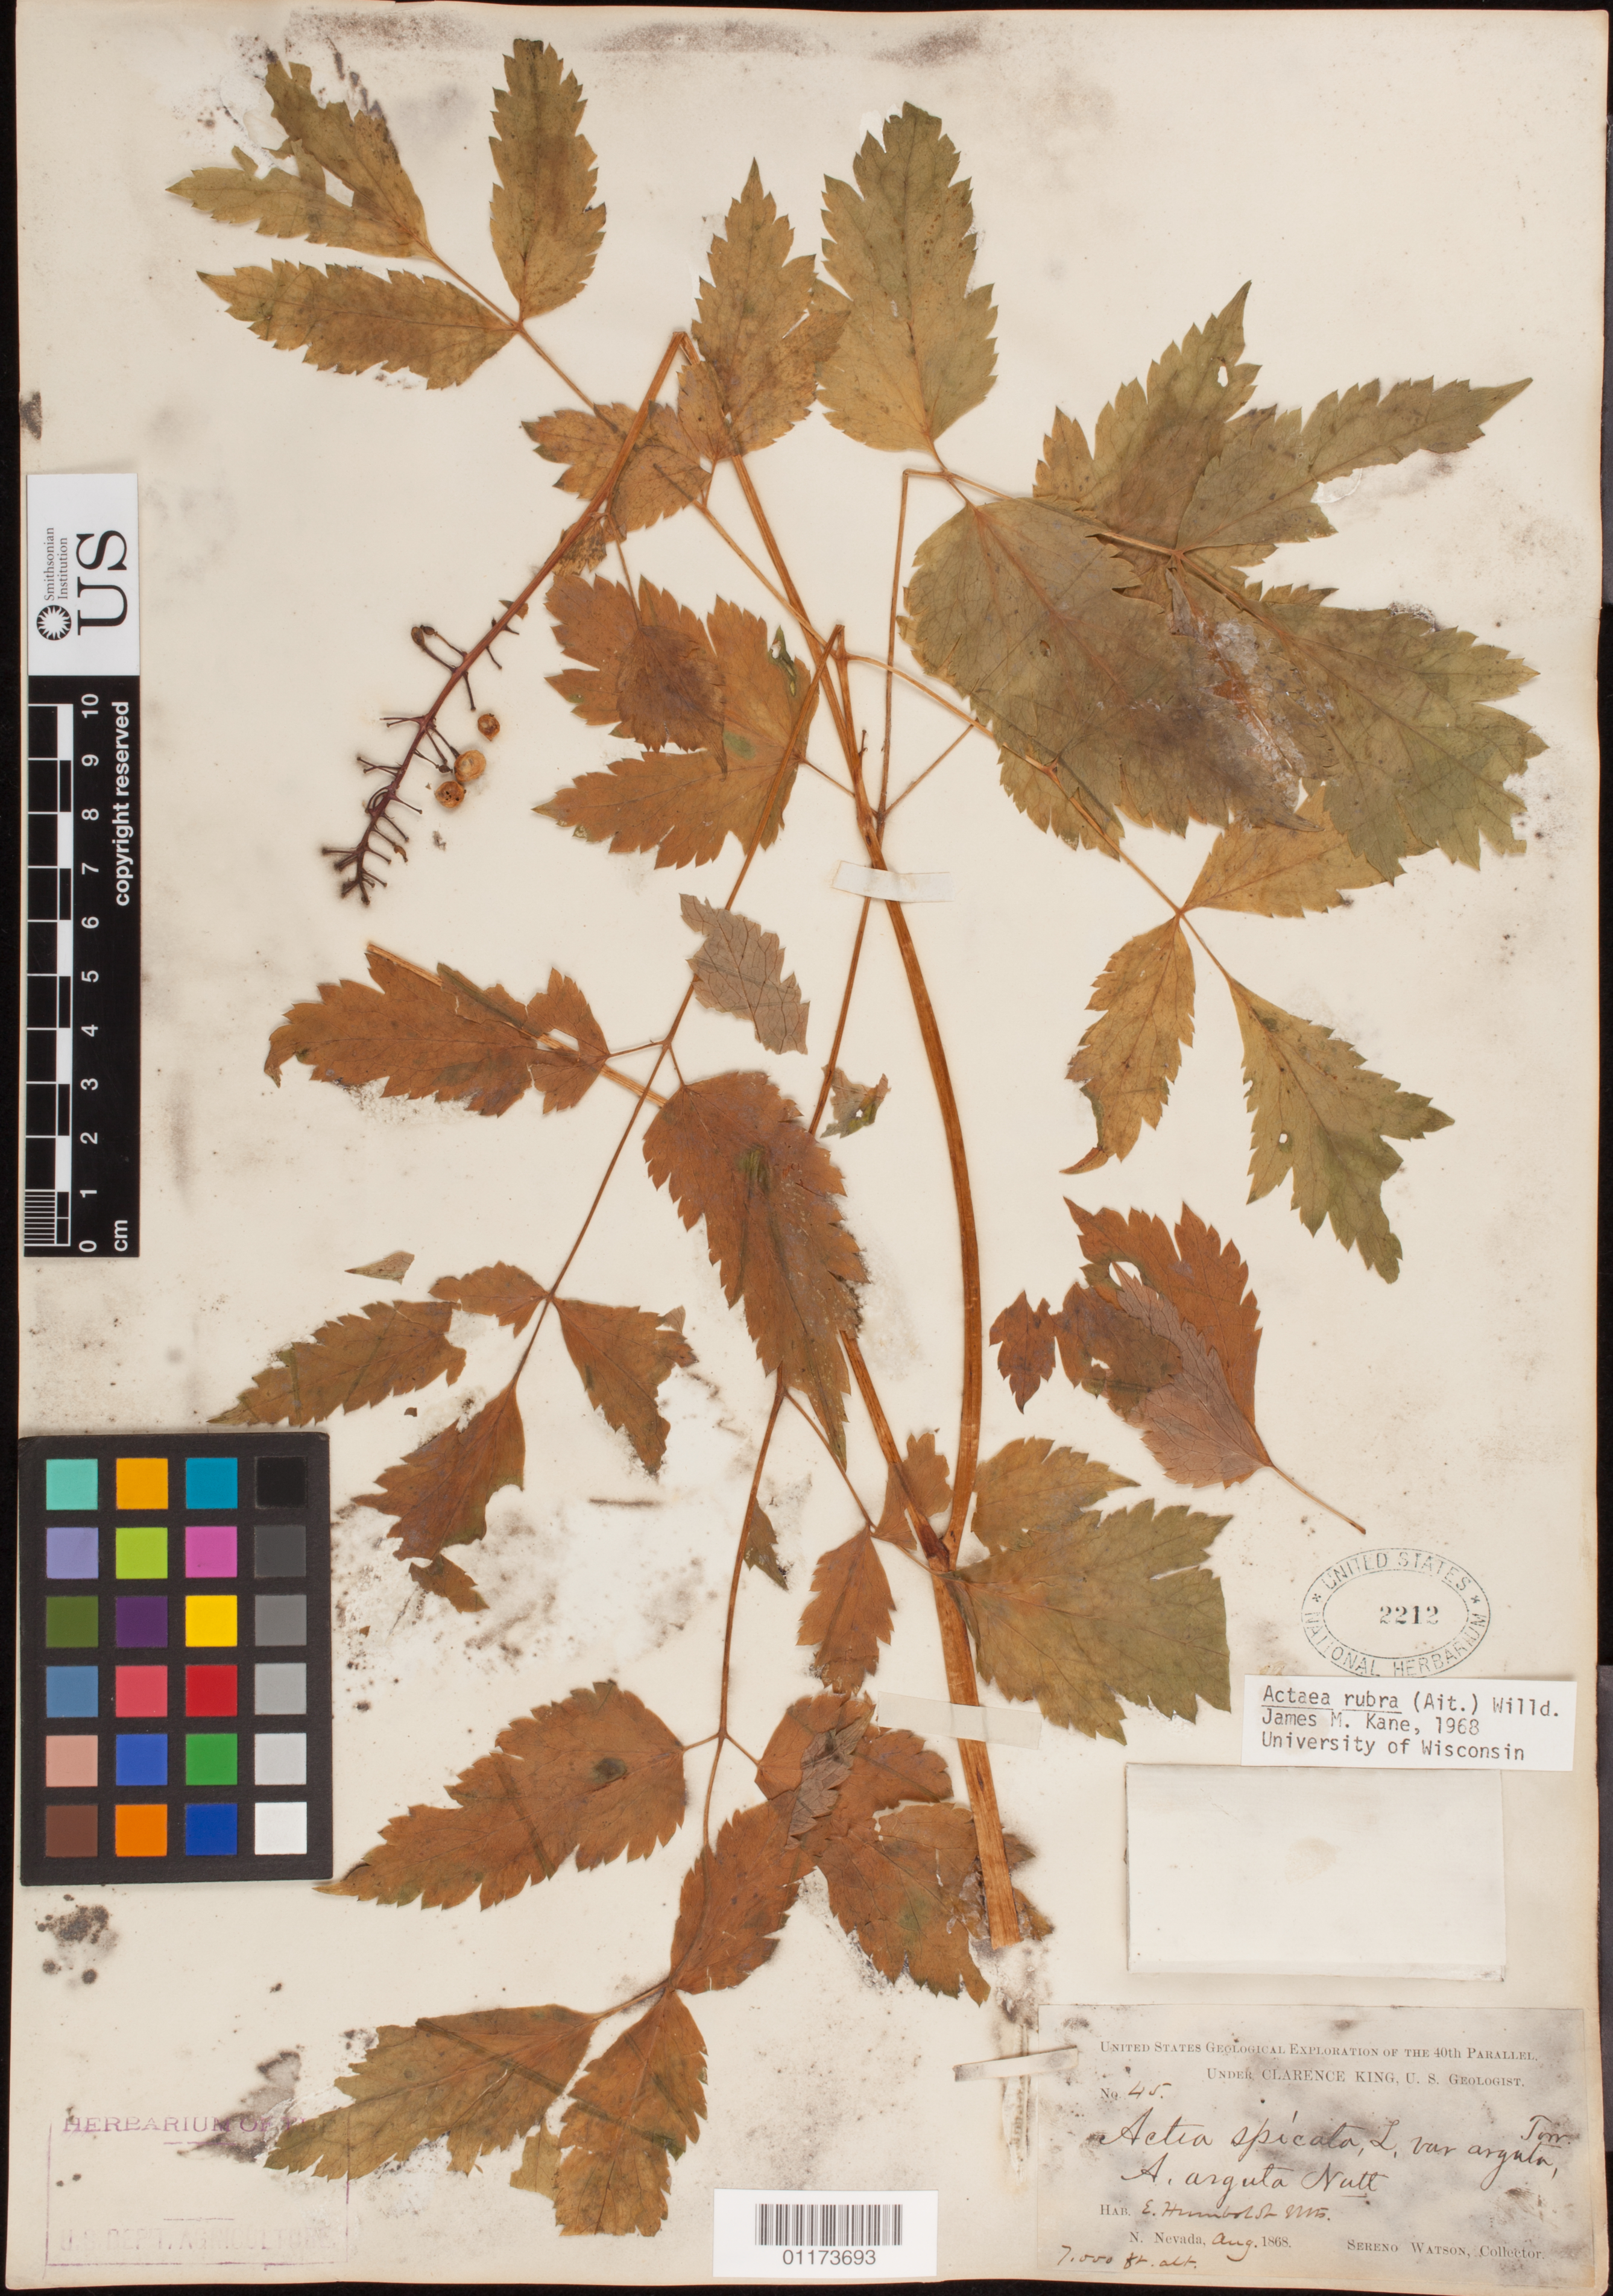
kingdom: Plantae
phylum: Tracheophyta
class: Magnoliopsida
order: Ranunculales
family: Ranunculaceae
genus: Actaea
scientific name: Actaea rubra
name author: (Aiton) Willd.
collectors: S. Watson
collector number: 45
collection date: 1868-08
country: United States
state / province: Nevada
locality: East Humboldt Mts., N. Nevada.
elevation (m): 2301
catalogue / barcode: US 2212